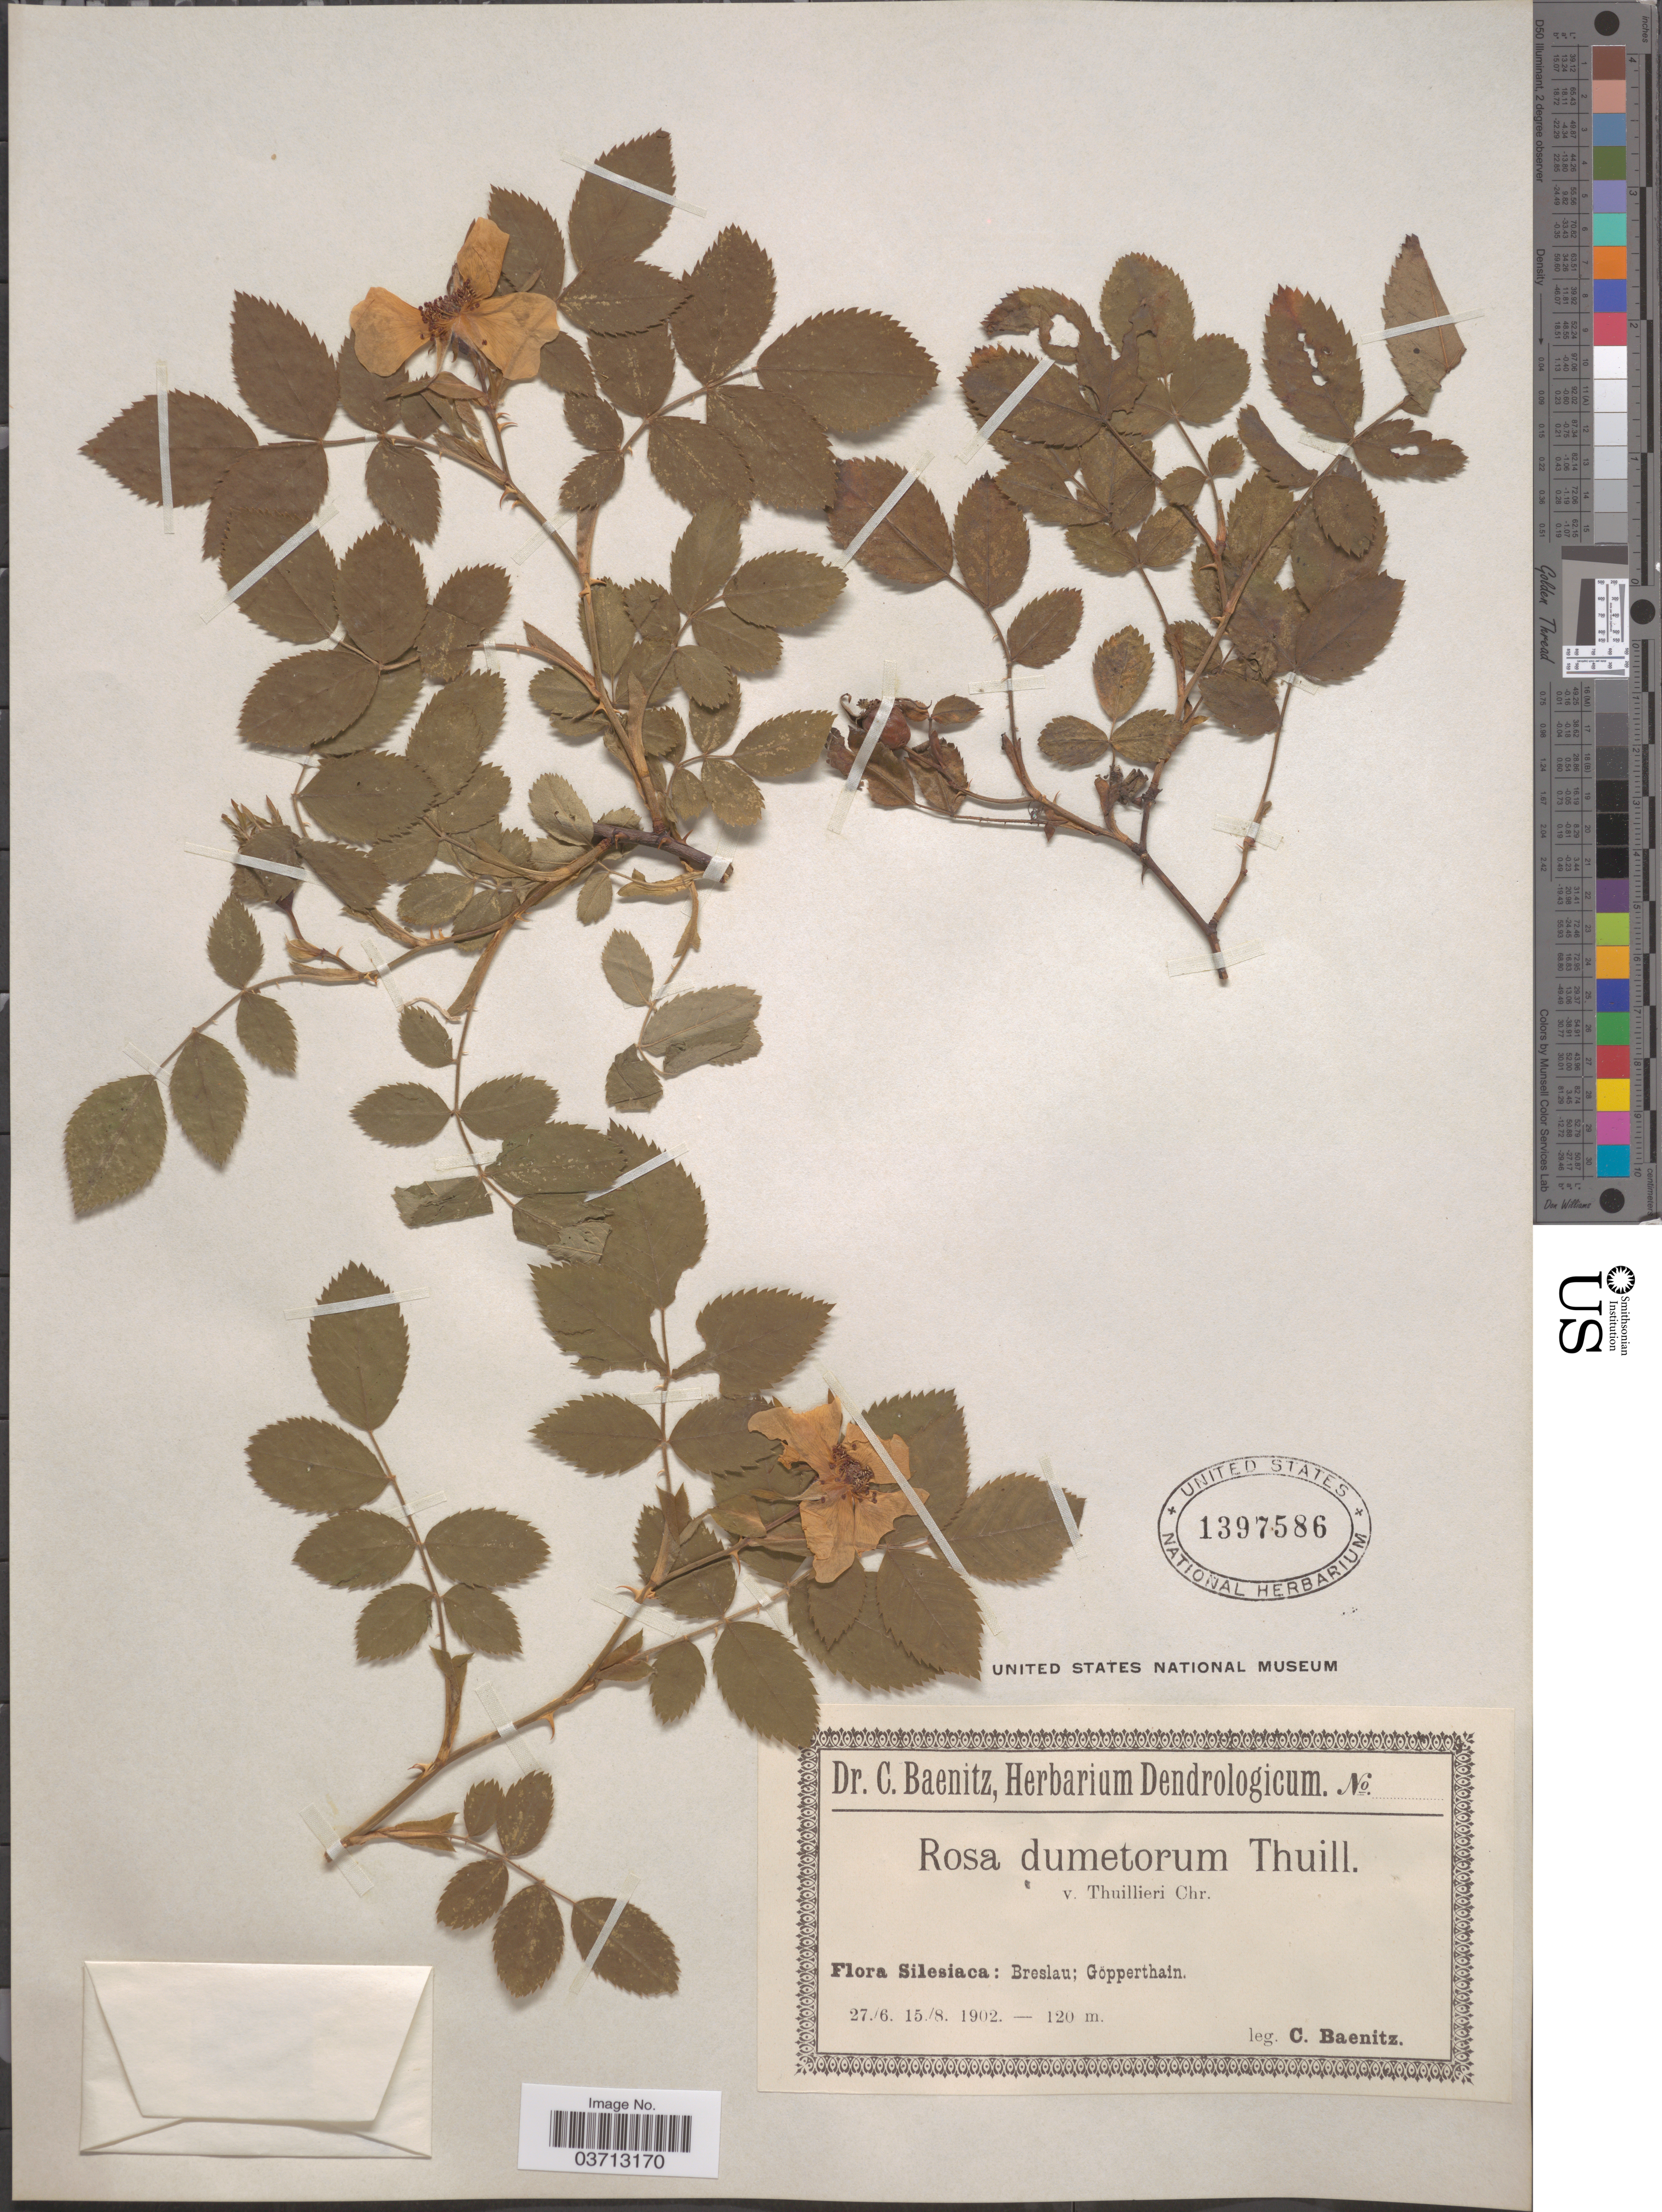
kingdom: Plantae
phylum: Tracheophyta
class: Magnoliopsida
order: Rosales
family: Rosaceae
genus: Rosa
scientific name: Rosa dumetorum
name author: Lange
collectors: C. G. Baenitz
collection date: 1902-06-27/1902-08-15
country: Poland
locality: Silesiaca: Breslau; Göpperthain.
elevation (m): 120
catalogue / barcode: US 1397586